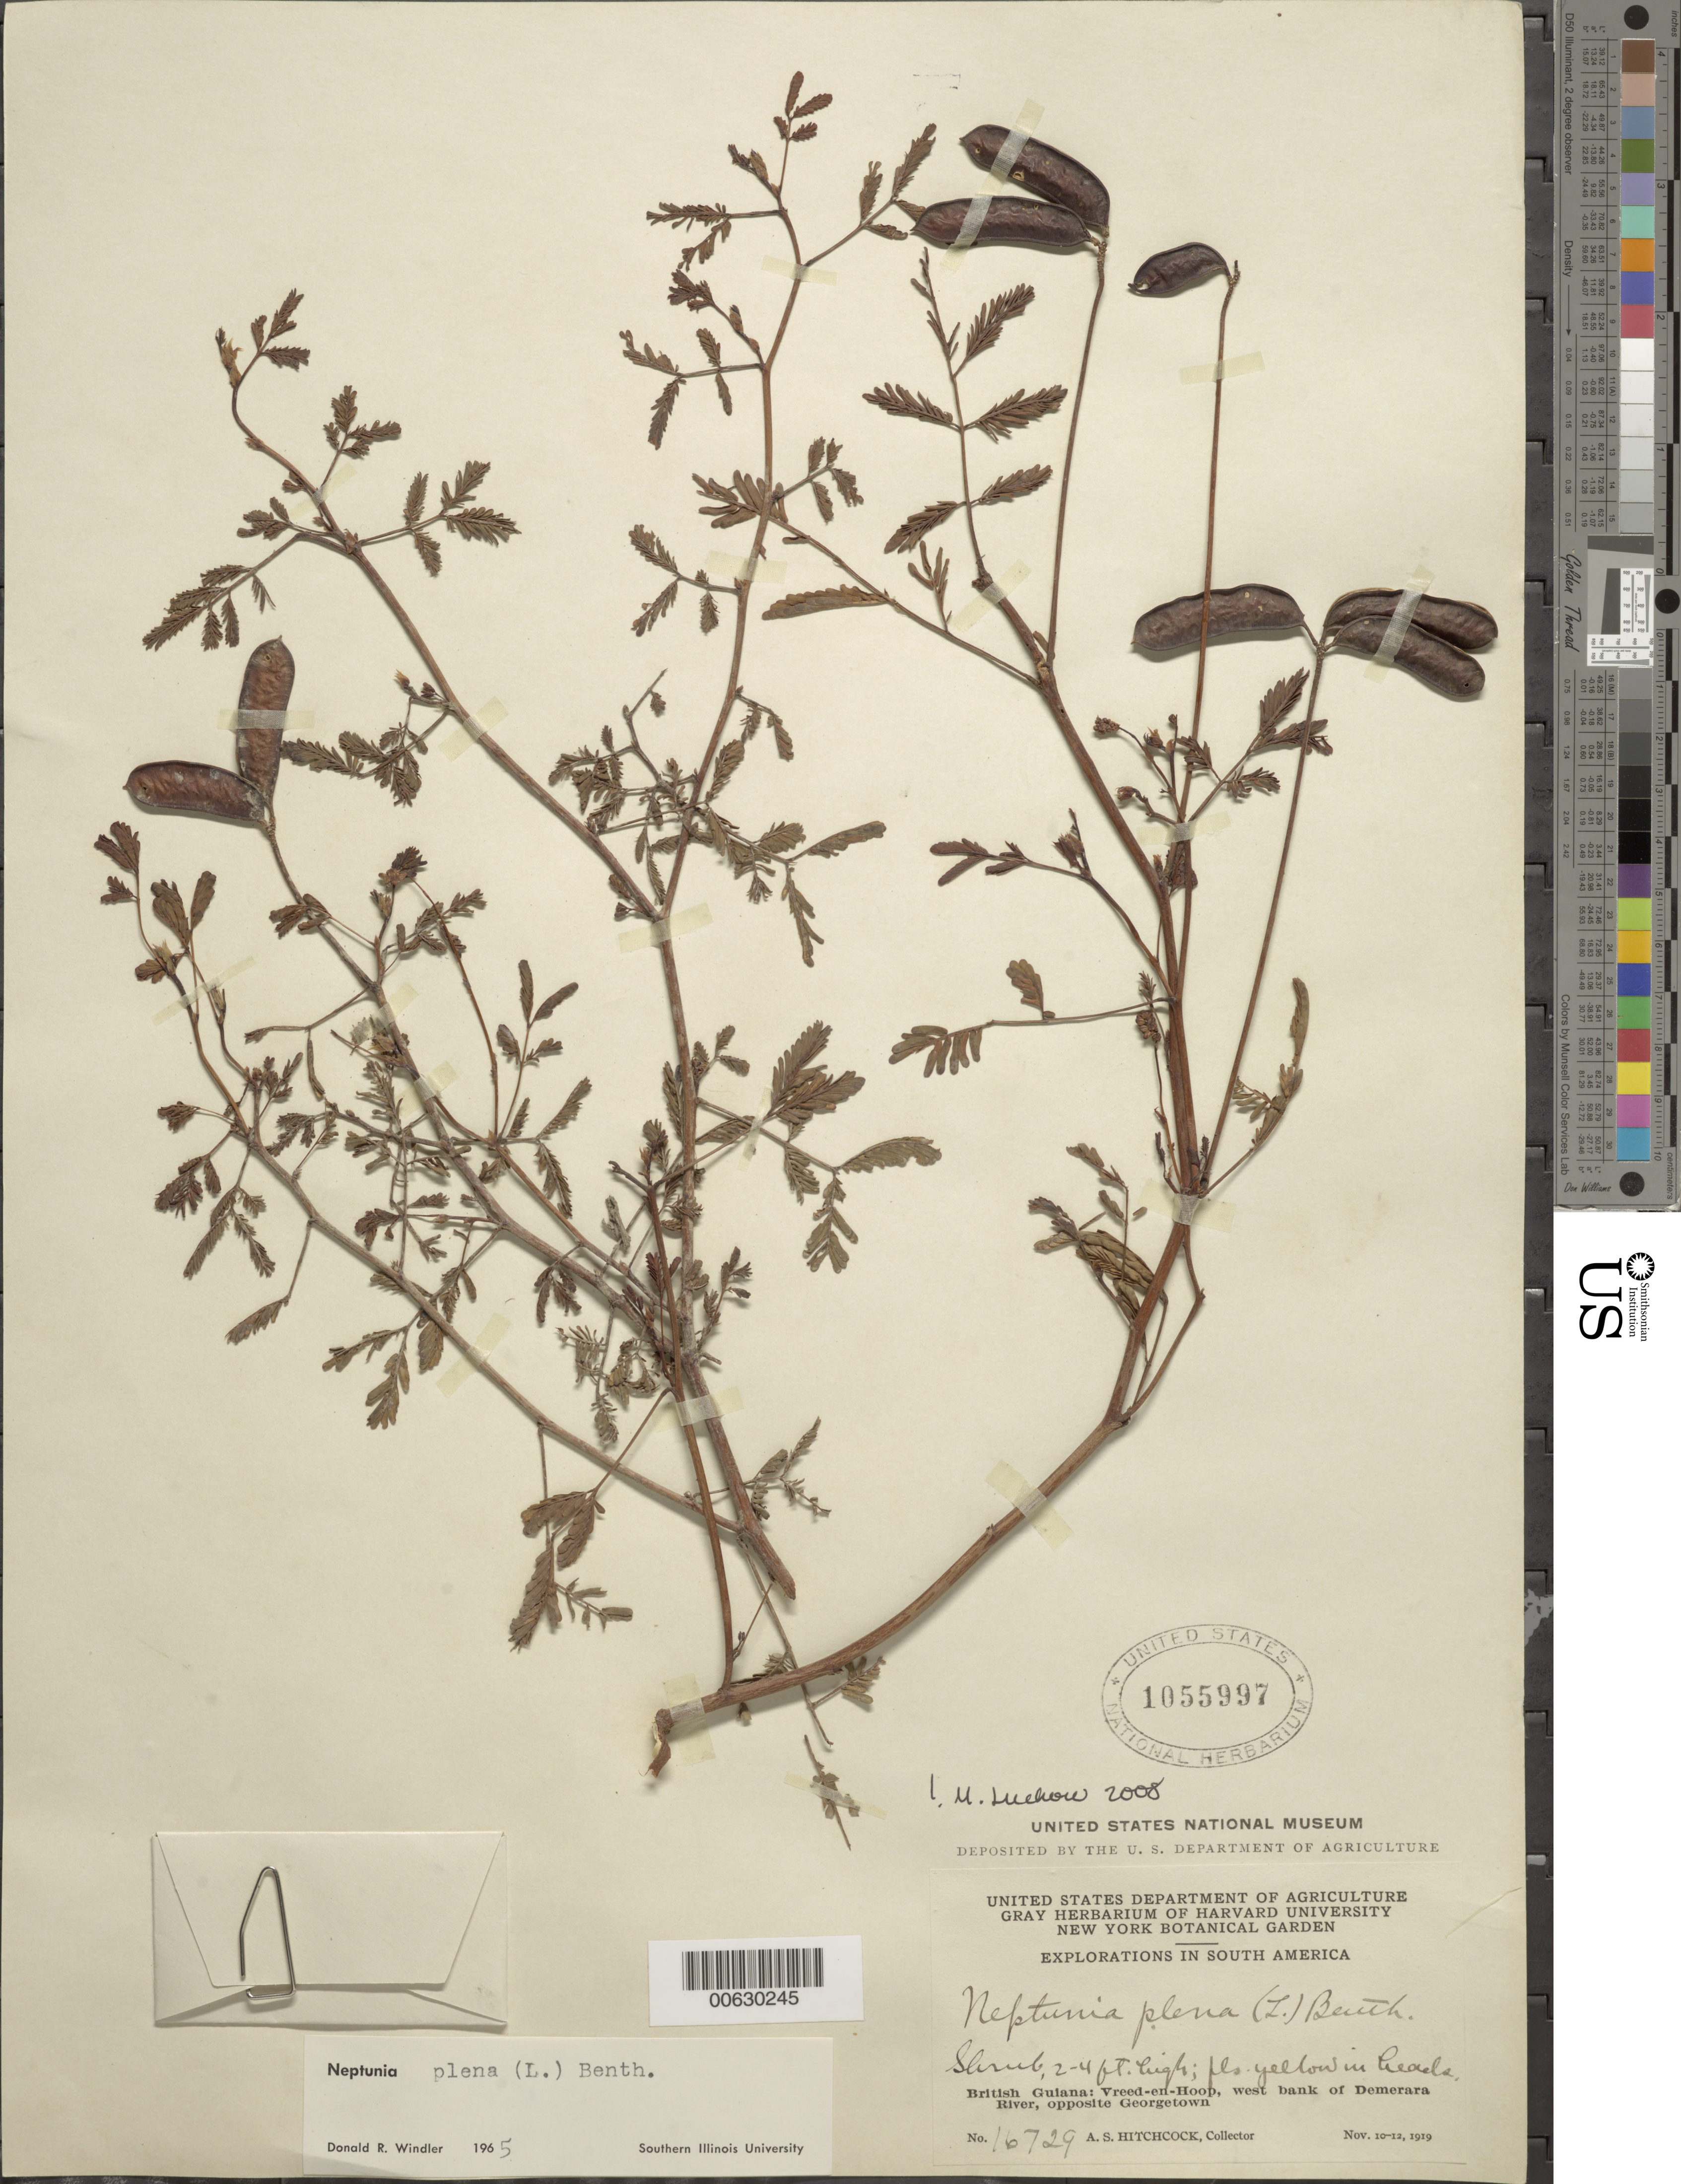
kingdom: Plantae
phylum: Tracheophyta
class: Magnoliopsida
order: Fabales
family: Fabaceae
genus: Neptunia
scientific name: Neptunia plena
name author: (L.) Benth.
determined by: Windler, D. R.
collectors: A. S. Hitchcock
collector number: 16729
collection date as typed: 10-Nov-19 to 12-Nov-19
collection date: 1919-11-10/1919-11-12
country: Guyana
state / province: Essequibo Isl-W. Demerara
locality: Vreed-en-Hoop, W bank of Demerara R., opposite Georgetown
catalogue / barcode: US 1055997